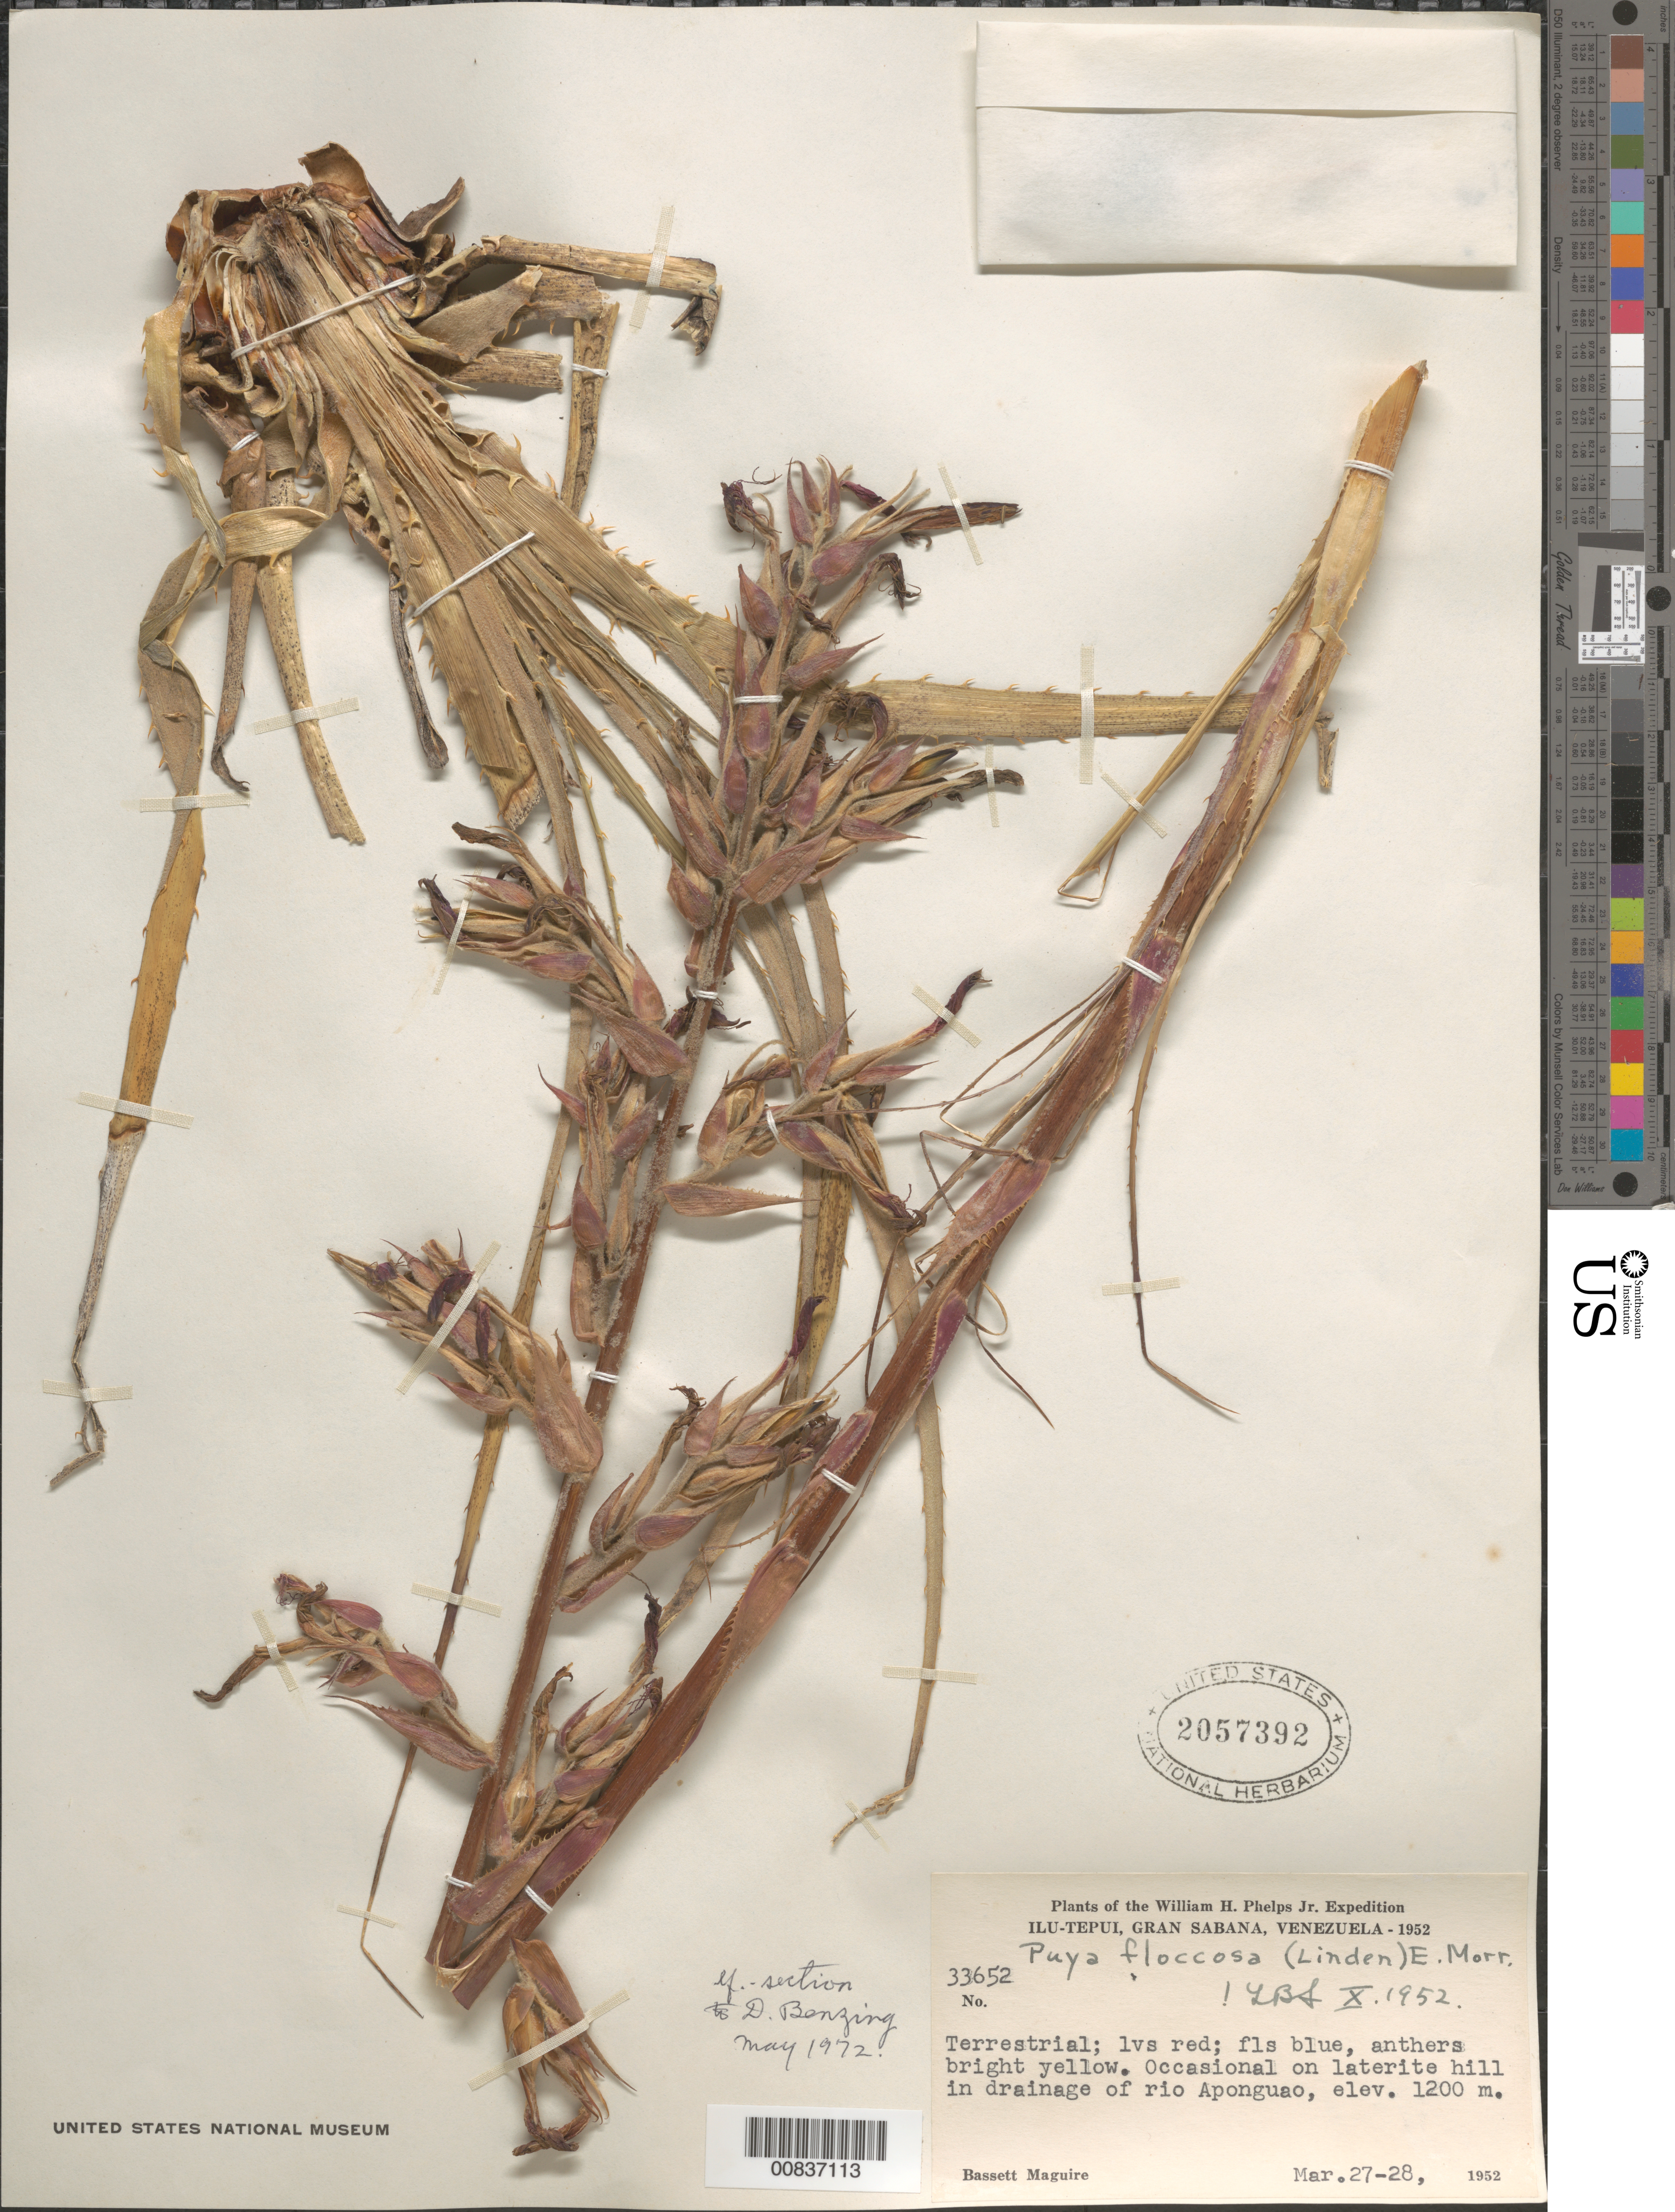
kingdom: Plantae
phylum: Tracheophyta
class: Liliopsida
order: Poales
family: Bromeliaceae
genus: Puya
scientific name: Puya floccosa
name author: (Linden) É. Morren ex Mez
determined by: Smith, Lyman B., (US), NMNH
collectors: B. Maguire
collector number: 33652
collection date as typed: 27-Mar-52 to 28-Mar-52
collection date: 1952-03-27/1952-03-28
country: Venezuela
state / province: Bolívar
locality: Gran Sabana, Ilu-tepuí, Río Aponguao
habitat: Laterite hill near river drainage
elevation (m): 1200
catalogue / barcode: US 2057392